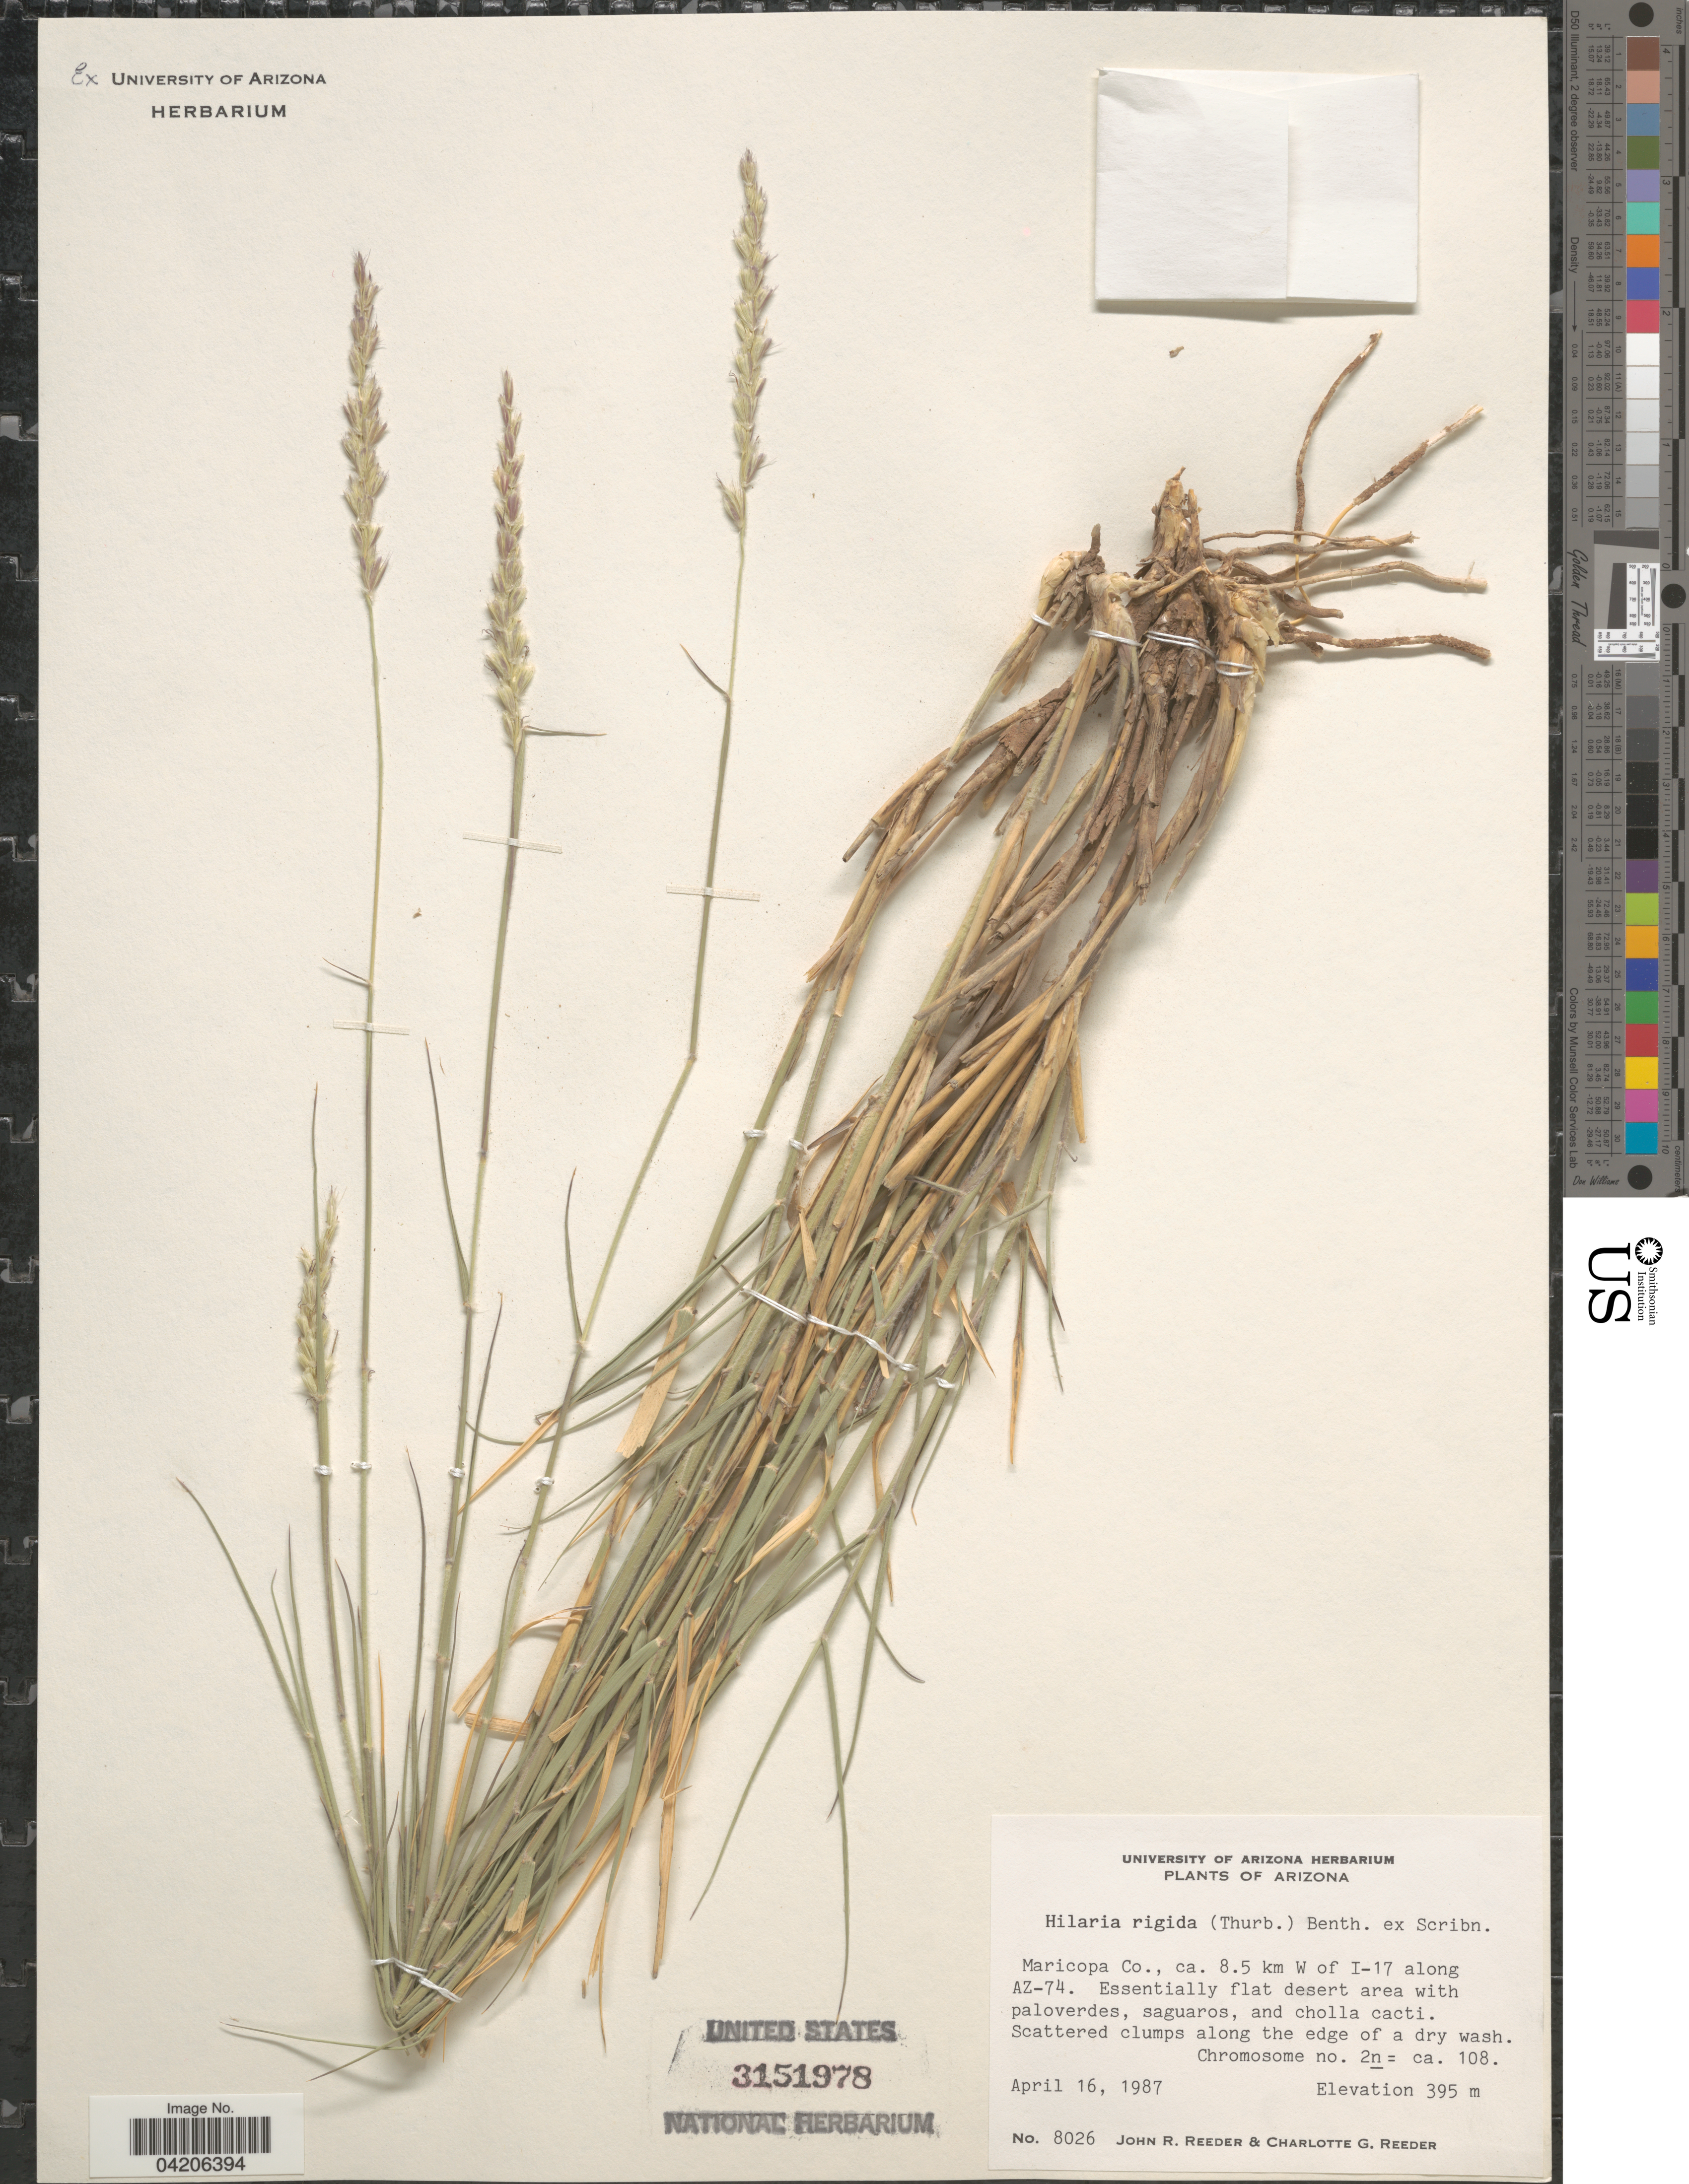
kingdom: Plantae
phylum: Tracheophyta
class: Liliopsida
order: Poales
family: Poaceae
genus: Hilaria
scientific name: Hilaria rigida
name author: (Thurb.) Benth. ex Scribn.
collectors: J. R. Reeder & C. G. Reeder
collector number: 8026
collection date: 1987-04-16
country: United States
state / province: Arizona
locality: Maricopa Co., ca. 8.5 km W of I-17 along AZ-74.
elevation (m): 395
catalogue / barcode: US 3151978